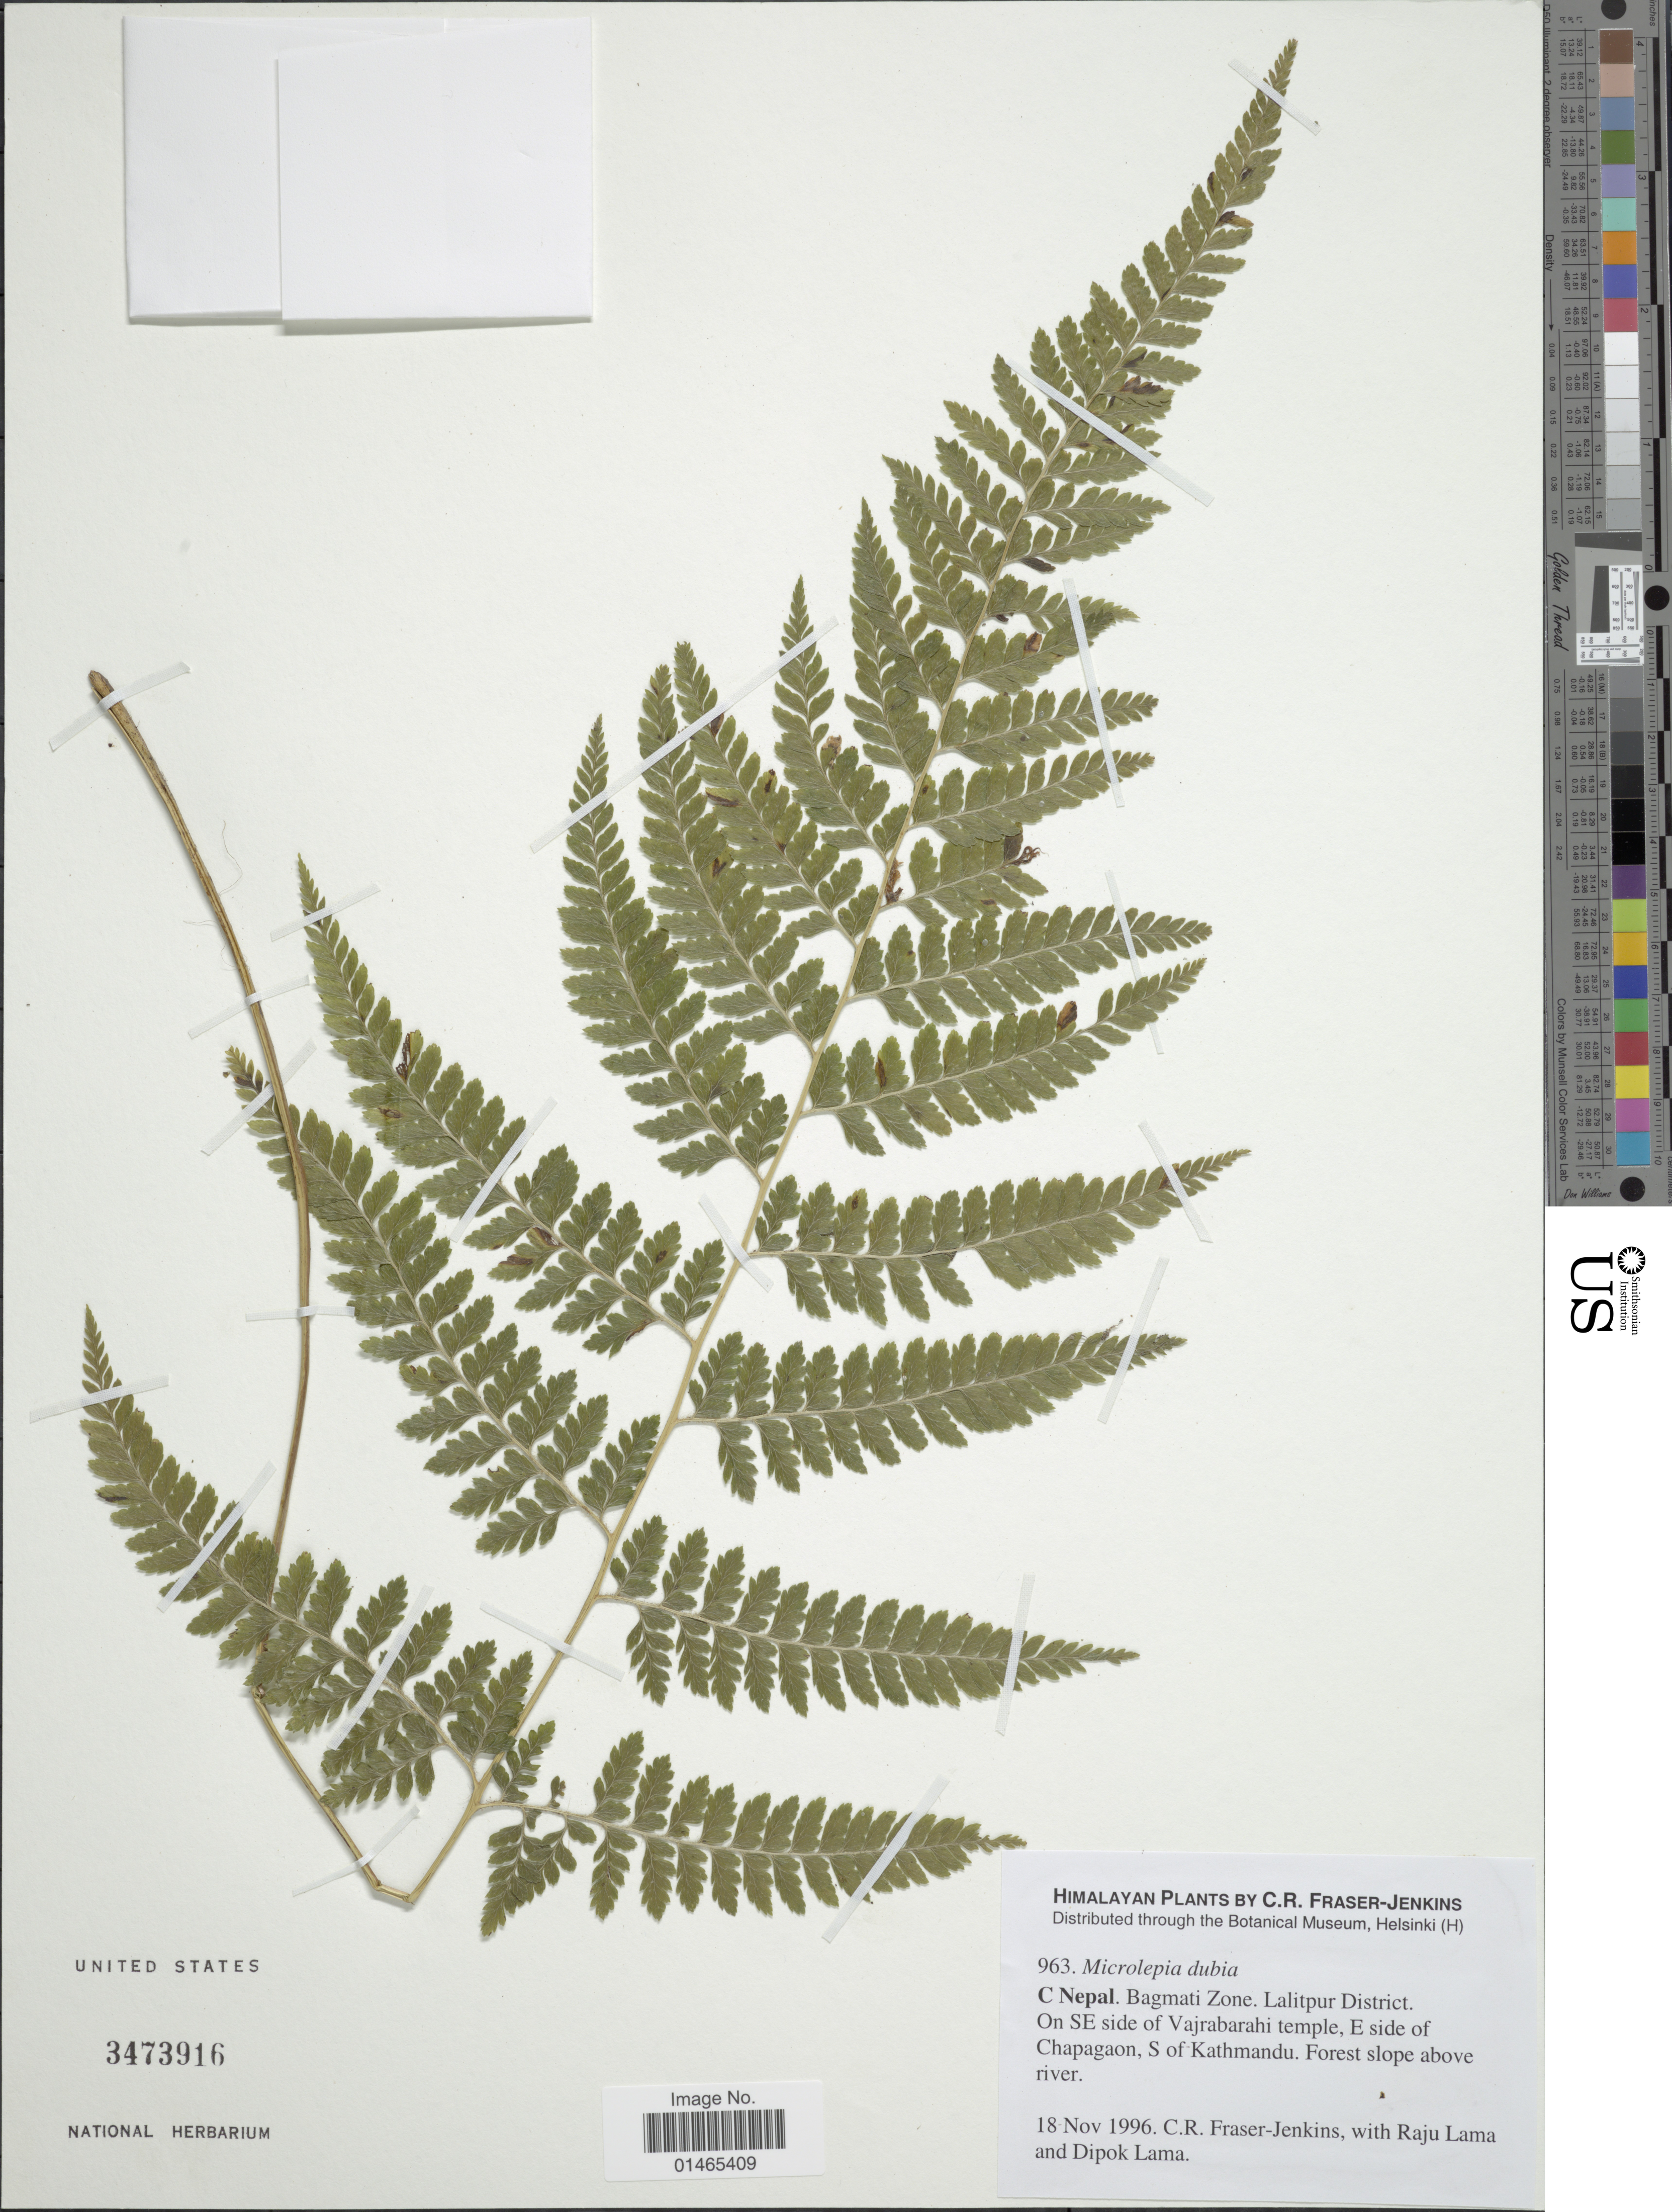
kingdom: Plantae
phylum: Tracheophyta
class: Polypodiopsida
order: Polypodiales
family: Dennstaedtiaceae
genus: Microlepia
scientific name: Microlepia dubia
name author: (Roxb.) C.V. Morton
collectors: C. R. Fraser-Jenkins, R. Lama & D. Lama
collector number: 963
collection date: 1996-11-18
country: Nepal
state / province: Bagmati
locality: Bagmati Zone, Lalipur District, On SE side of Vajrabarahi temple, E side of Chapagaon, S of Kathmandu, Forest slope above river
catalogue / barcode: US 3473916